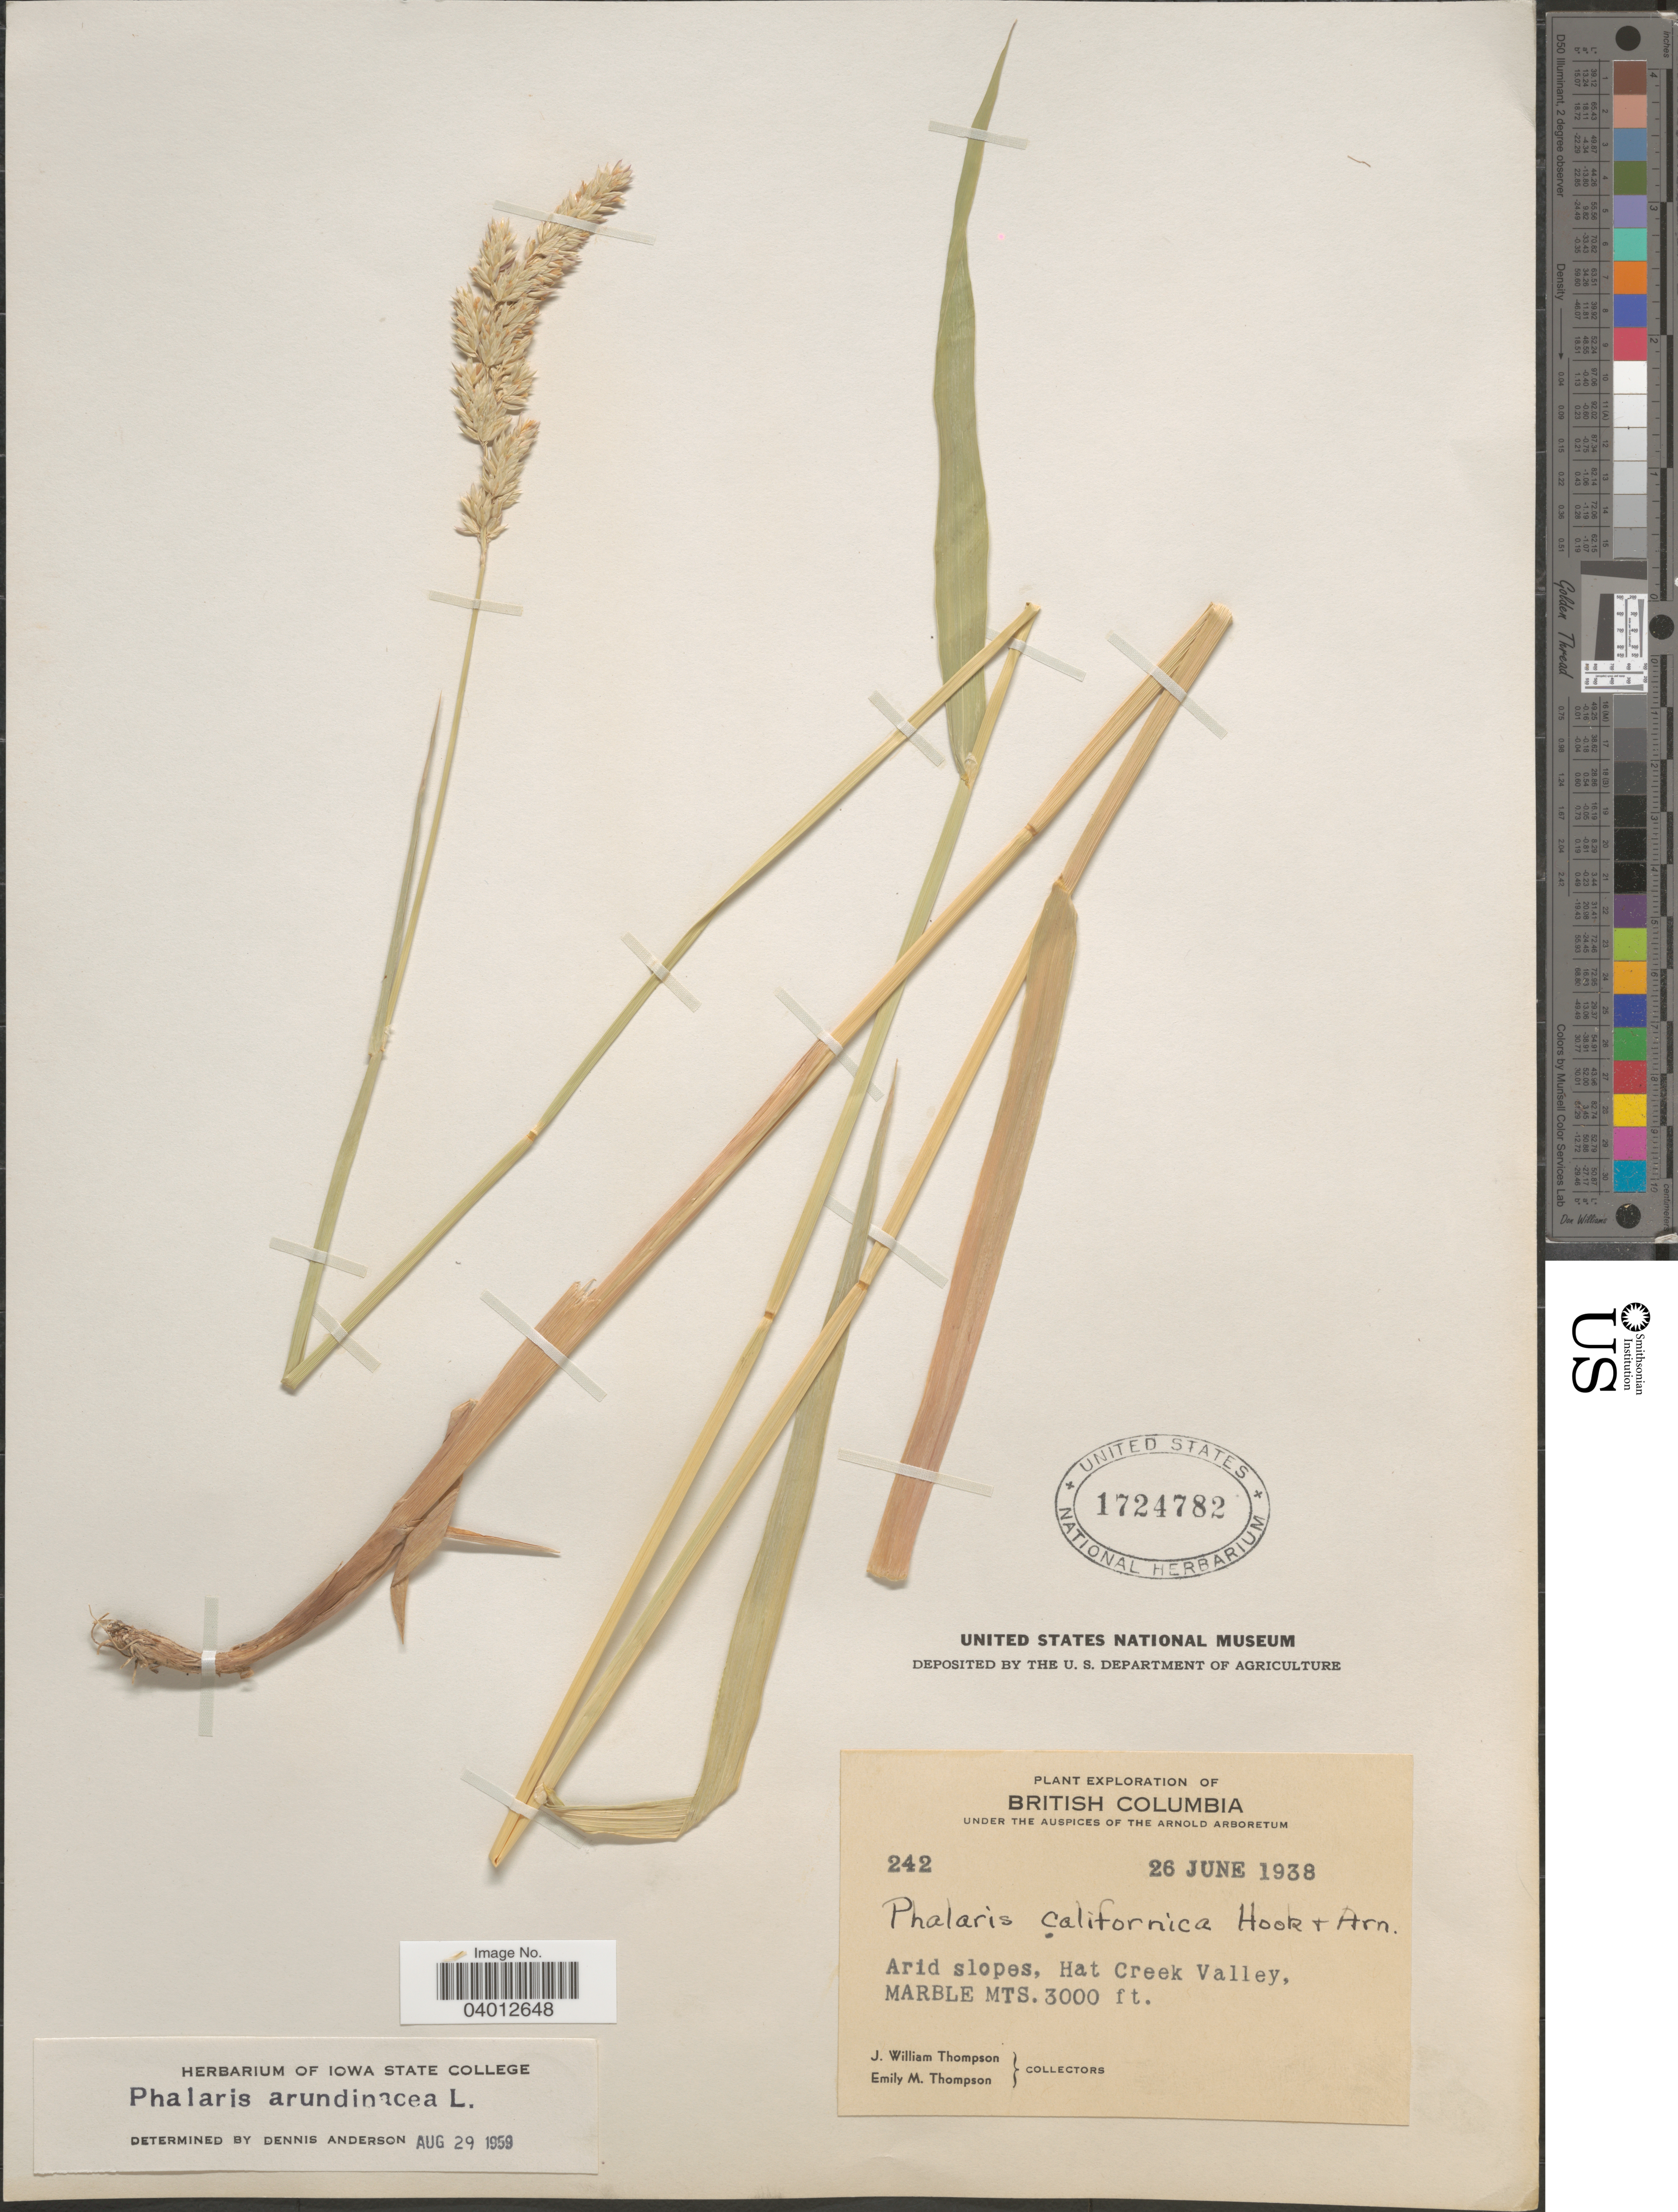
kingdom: Plantae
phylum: Tracheophyta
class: Liliopsida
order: Poales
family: Poaceae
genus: Phalaris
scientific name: Phalaris arundinacea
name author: L.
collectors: J. W. Thompson & E. M. Thompson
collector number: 242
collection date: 1938-06-26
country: Canada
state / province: British Columbia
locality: Hat Creek Valley, Marble Mts.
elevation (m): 914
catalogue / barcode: US 1724782